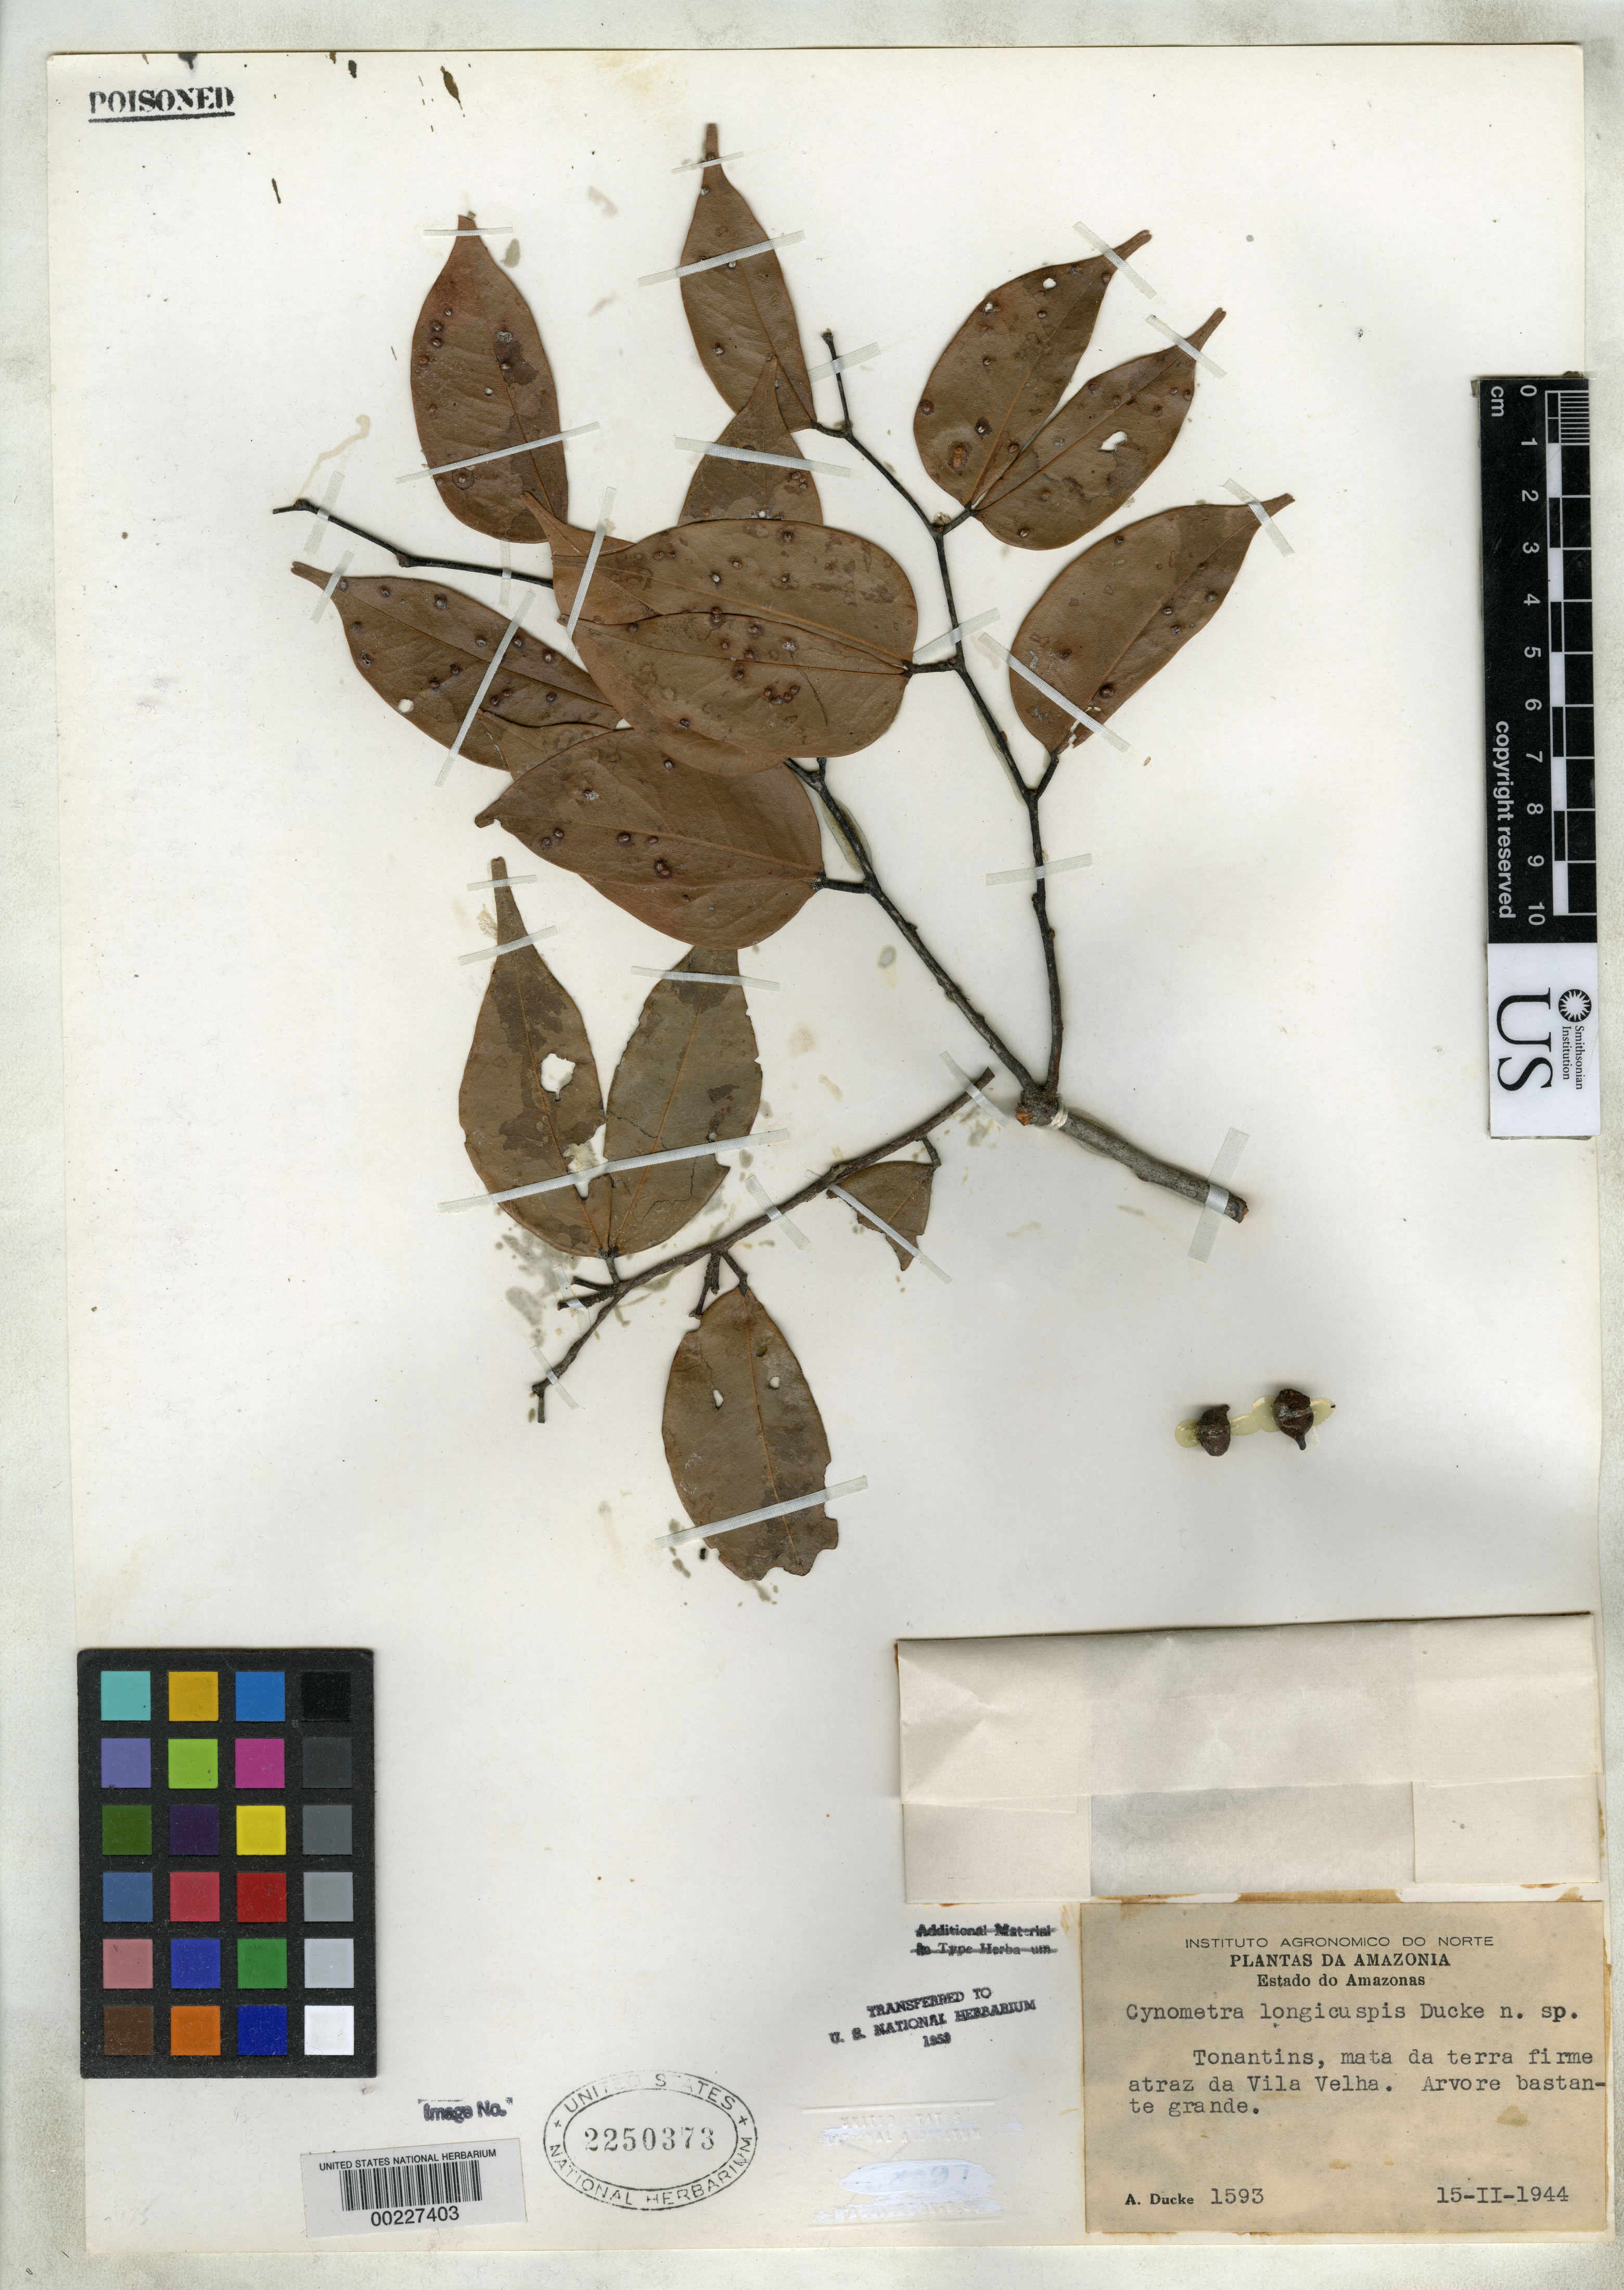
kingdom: Plantae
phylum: Tracheophyta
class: Magnoliopsida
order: Fabales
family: Fabaceae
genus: Cynometra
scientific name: Cynometra longicuspis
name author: Ducke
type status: Isotype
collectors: A. Ducke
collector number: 1593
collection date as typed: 15 Feb 1944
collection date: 1944-02-15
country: Brazil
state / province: Amazonas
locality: Tonatins, mata de terra firme atraz da Villa Velha.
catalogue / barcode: US 2250373